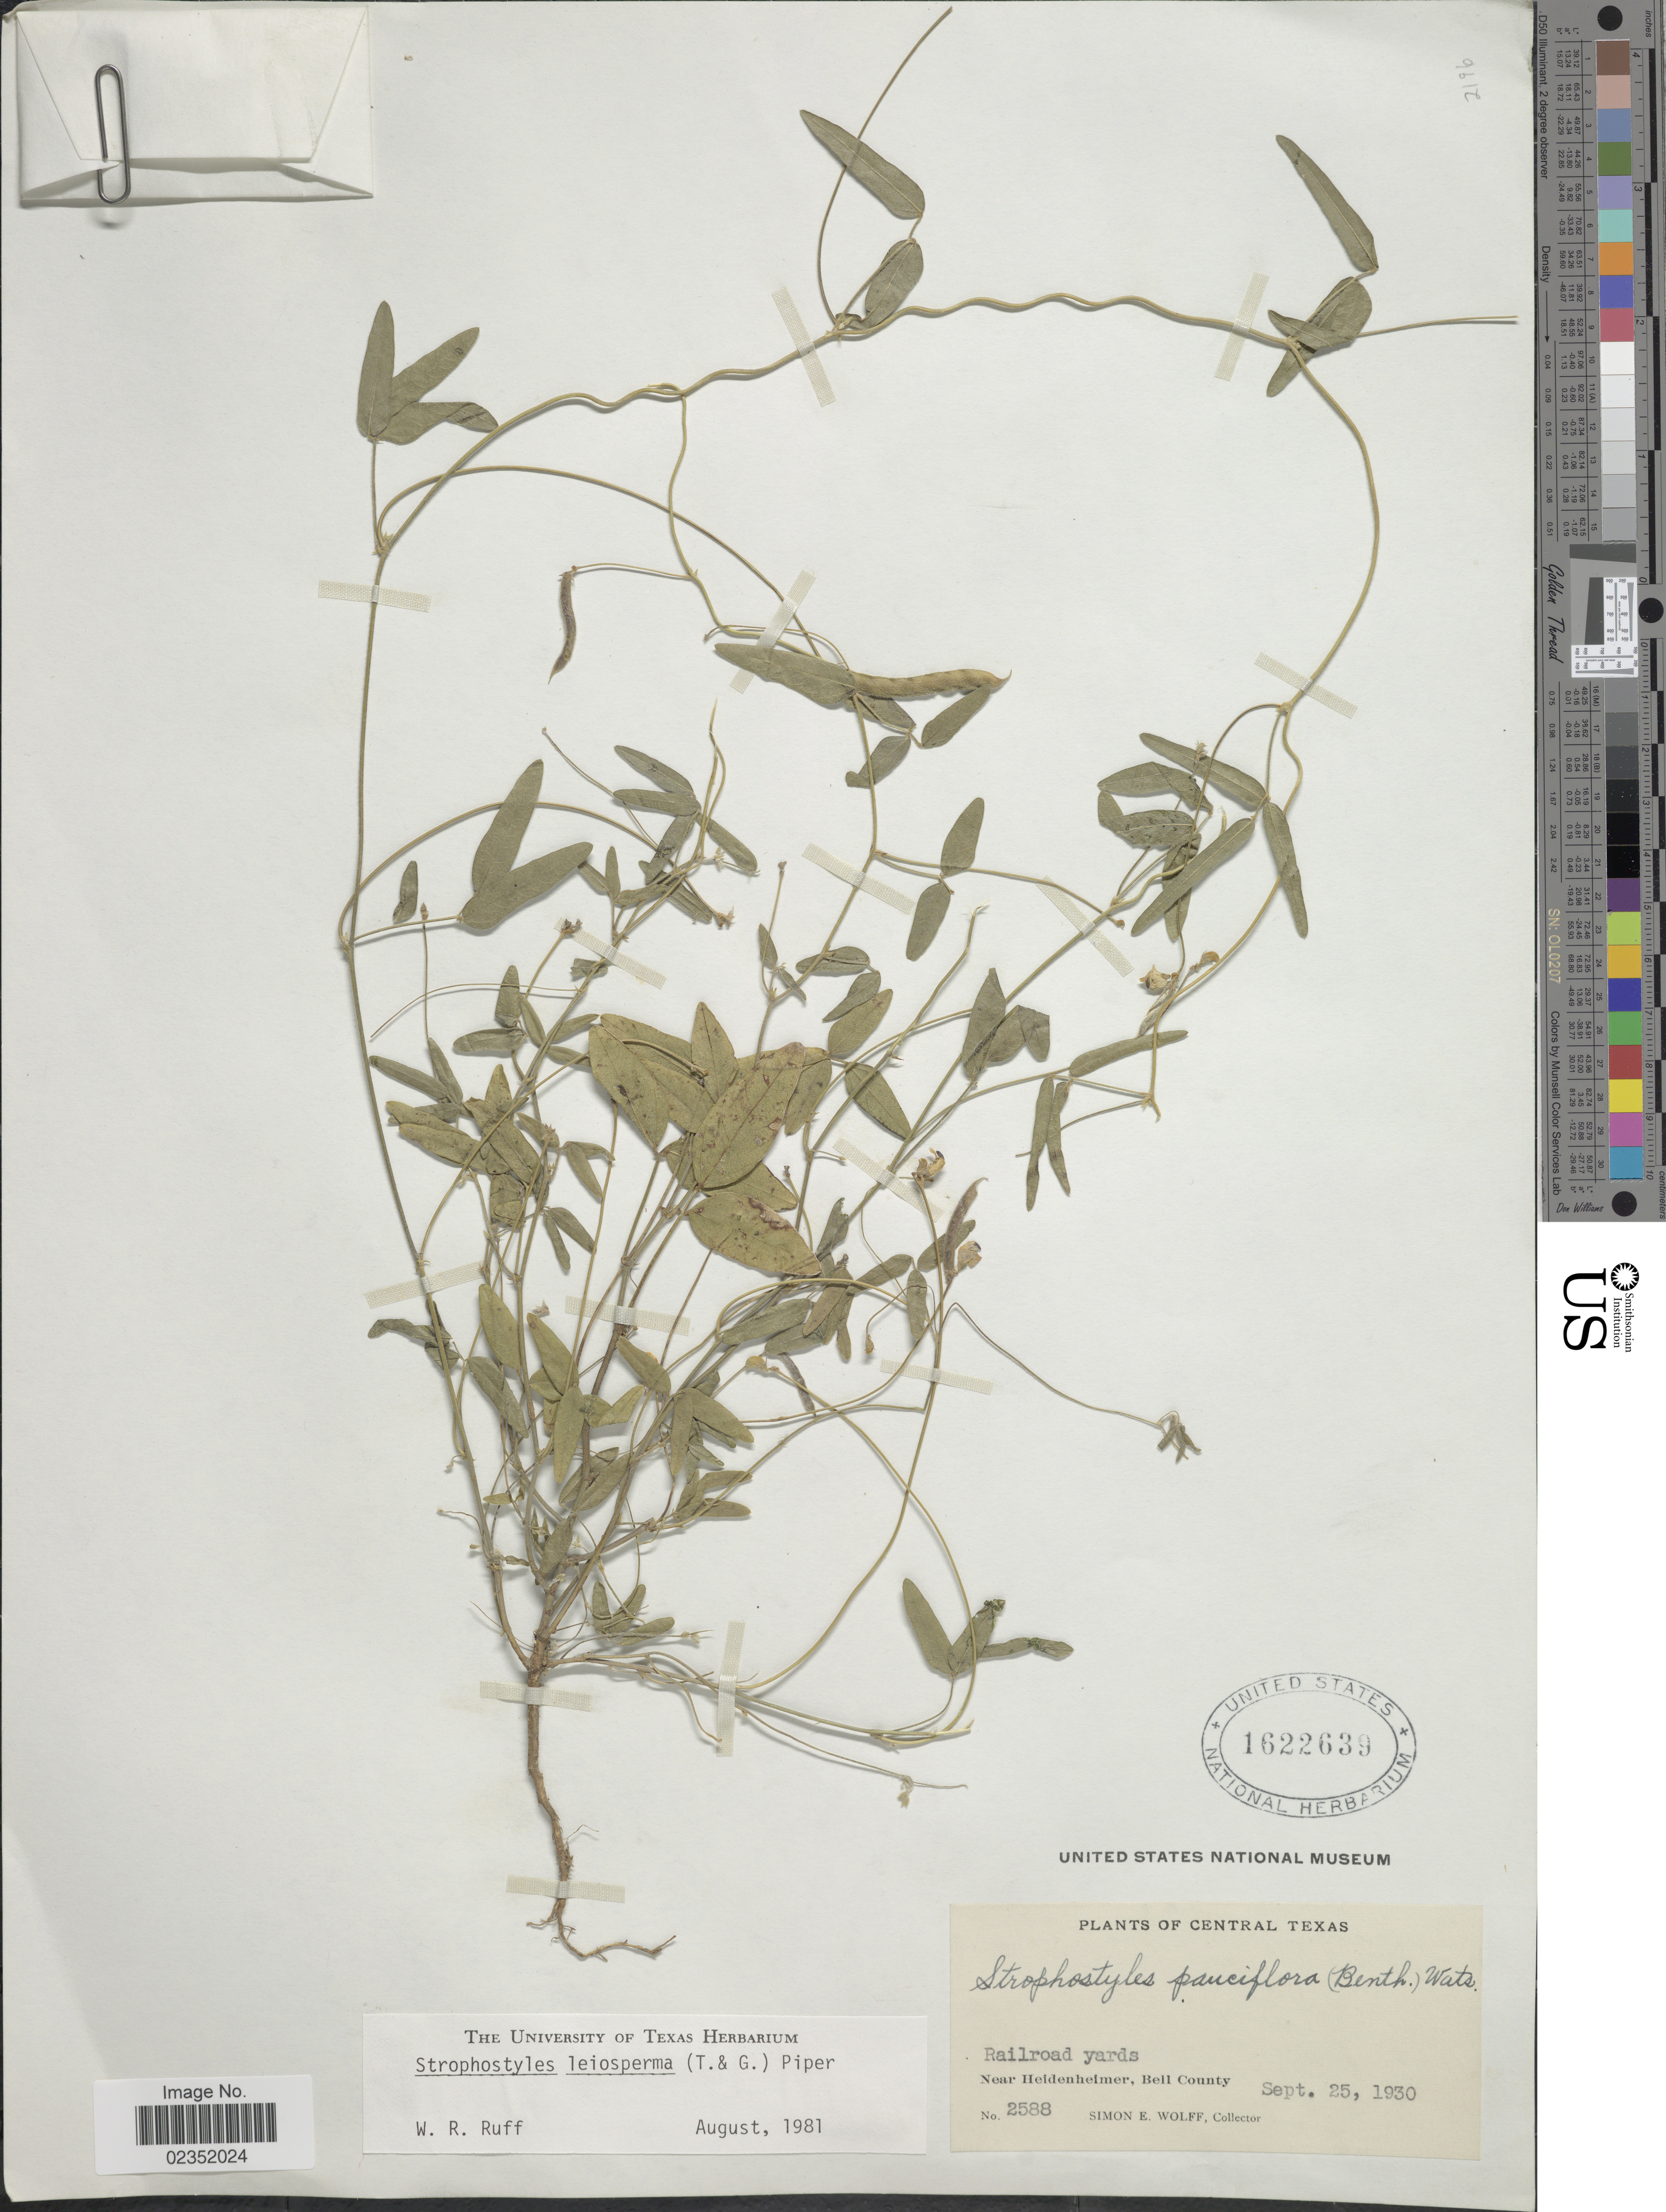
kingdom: Plantae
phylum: Tracheophyta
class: Magnoliopsida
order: Fabales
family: Fabaceae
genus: Strophostyles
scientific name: Strophostyles leiosperma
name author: (Torr. & A. Gray) Piper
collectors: S. E. Wolff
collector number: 2588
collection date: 1930-09-25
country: United States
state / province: Texas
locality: Central Texas, Railroad yards, near Heidenheimer, Bell County.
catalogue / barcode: US 1622639